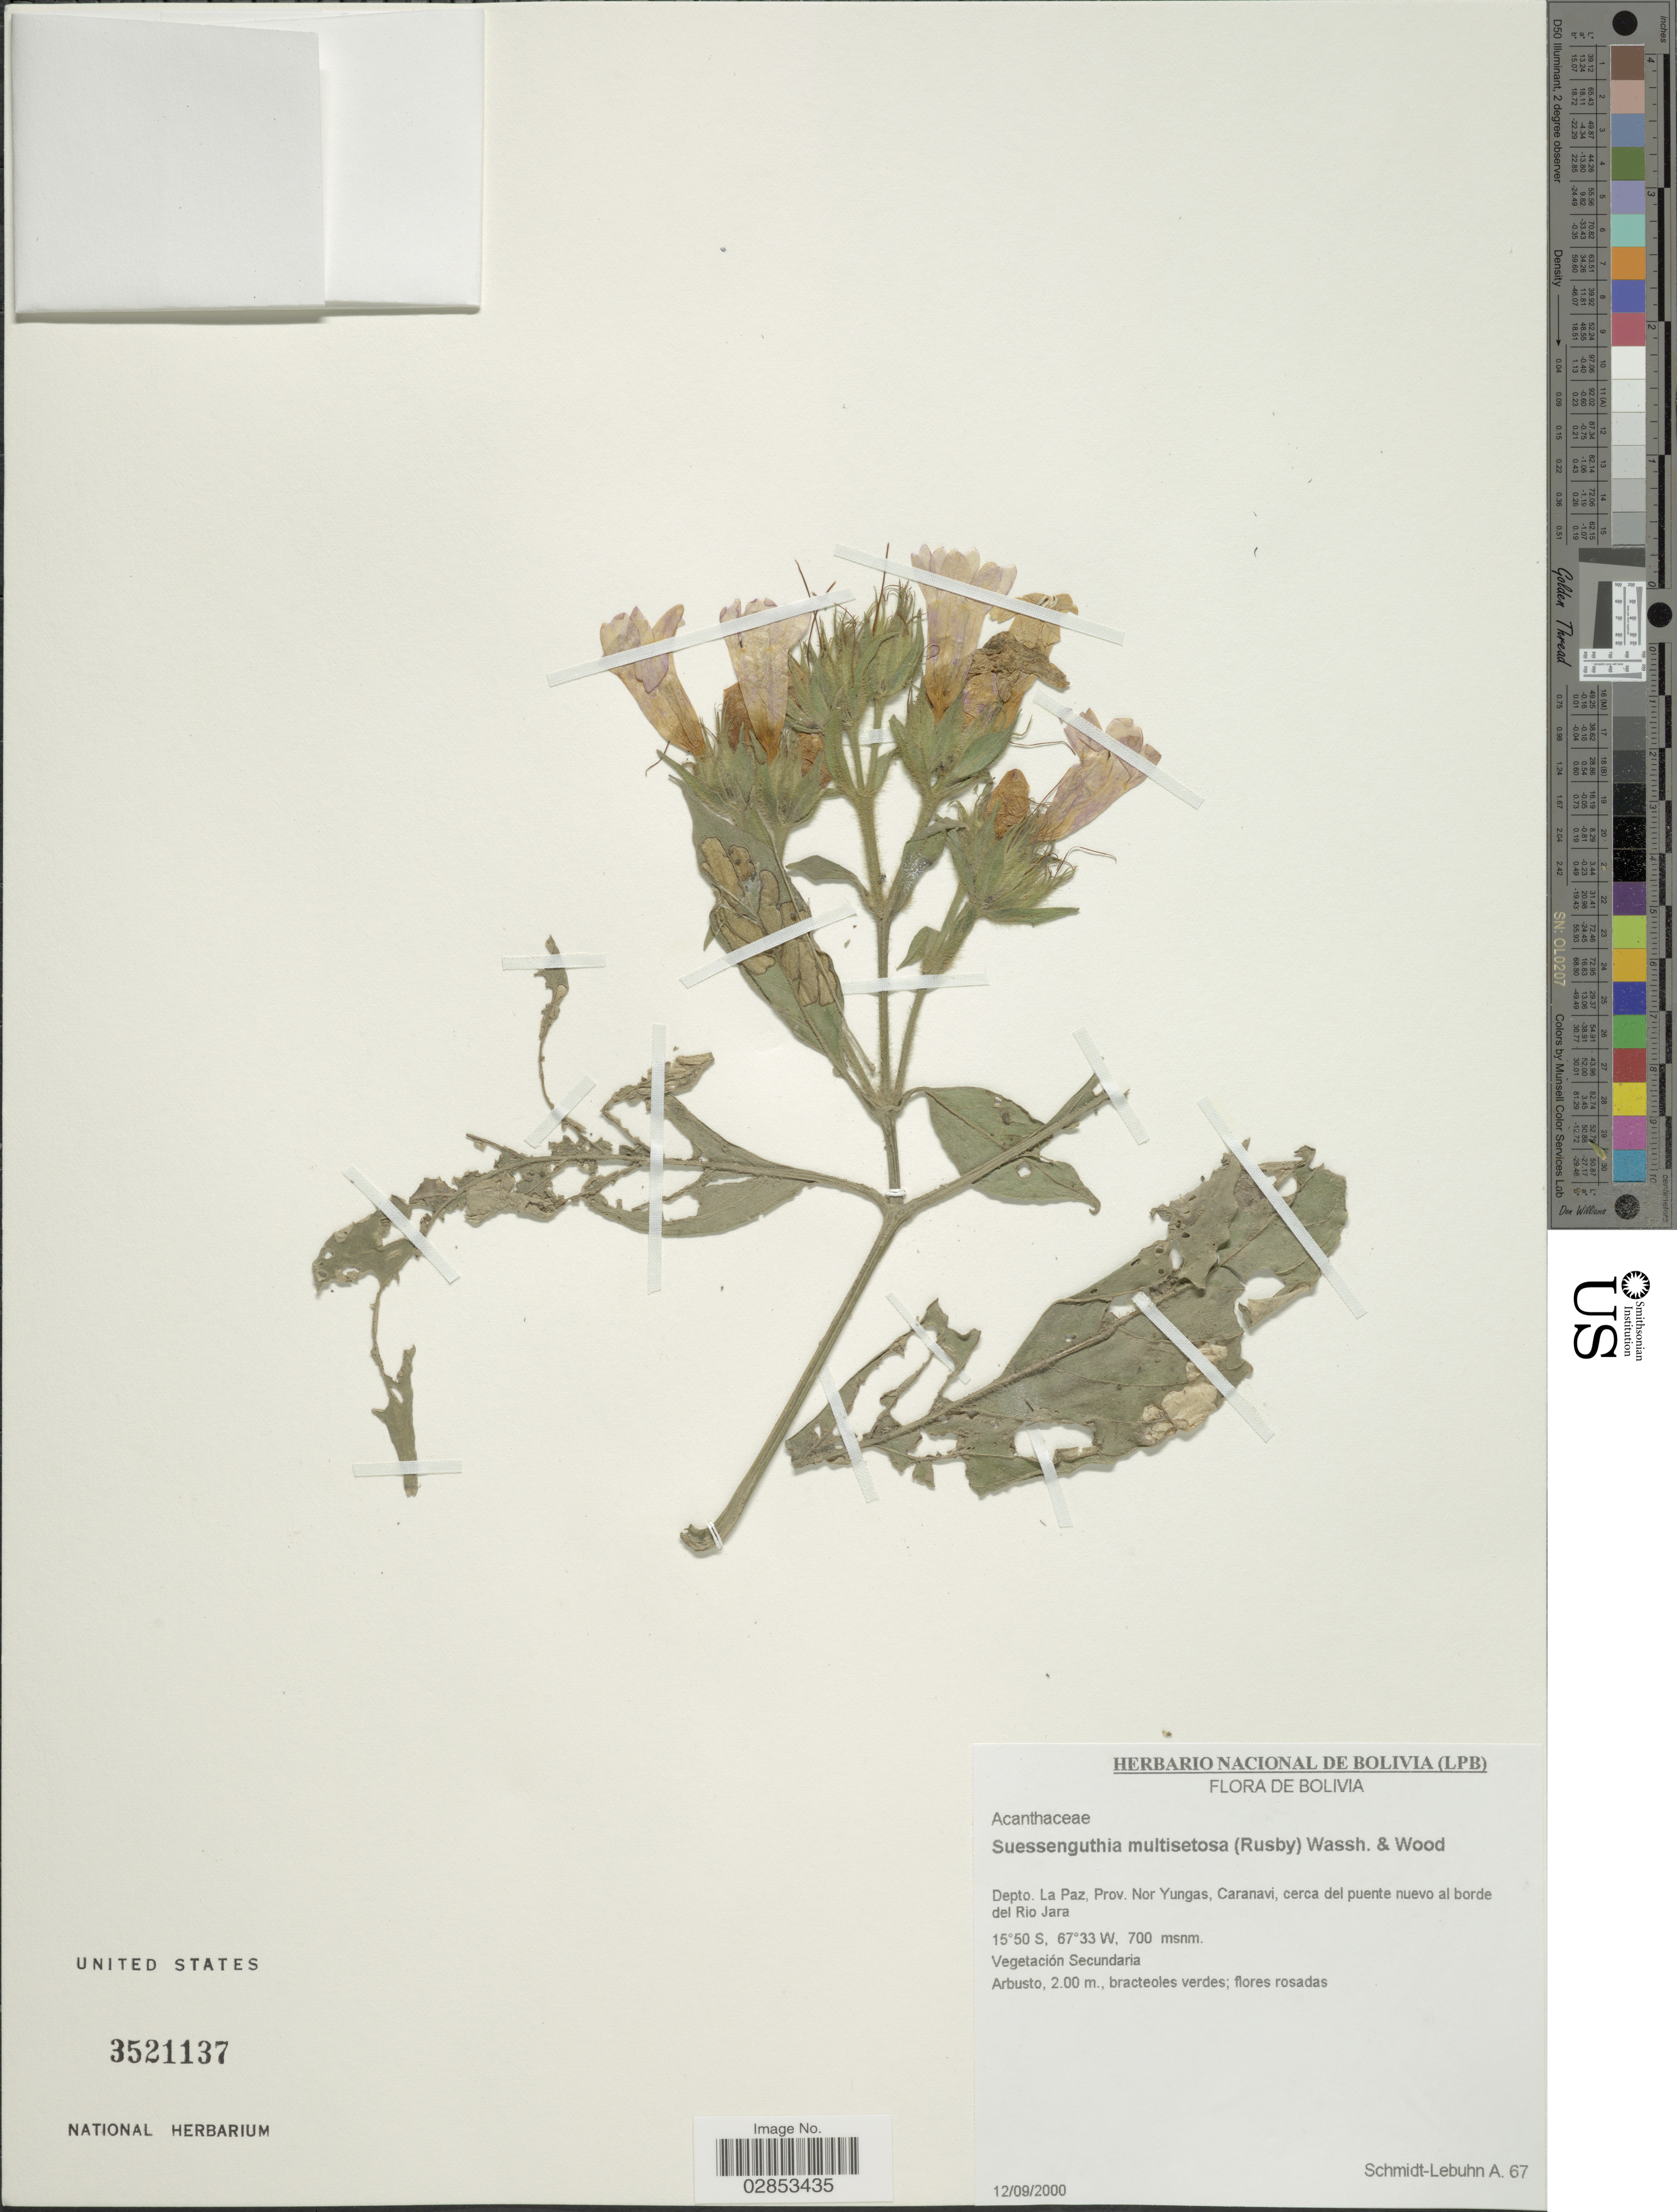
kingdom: Plantae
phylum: Tracheophyta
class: Magnoliopsida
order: Lamiales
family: Acanthaceae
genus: Suessenguthia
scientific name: Suessenguthia multisetosa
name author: (Rusby) Wassh. & J.R.I. Wood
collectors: A. Schmidt-Lebuhn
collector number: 67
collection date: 2000-09-12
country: Bolivia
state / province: La Paz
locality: Depto. La Paz, Prov. Nor Yungas, Caranavi, cerca del puente nuevo al borde del Rio Jara.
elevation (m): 700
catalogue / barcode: US 3521137